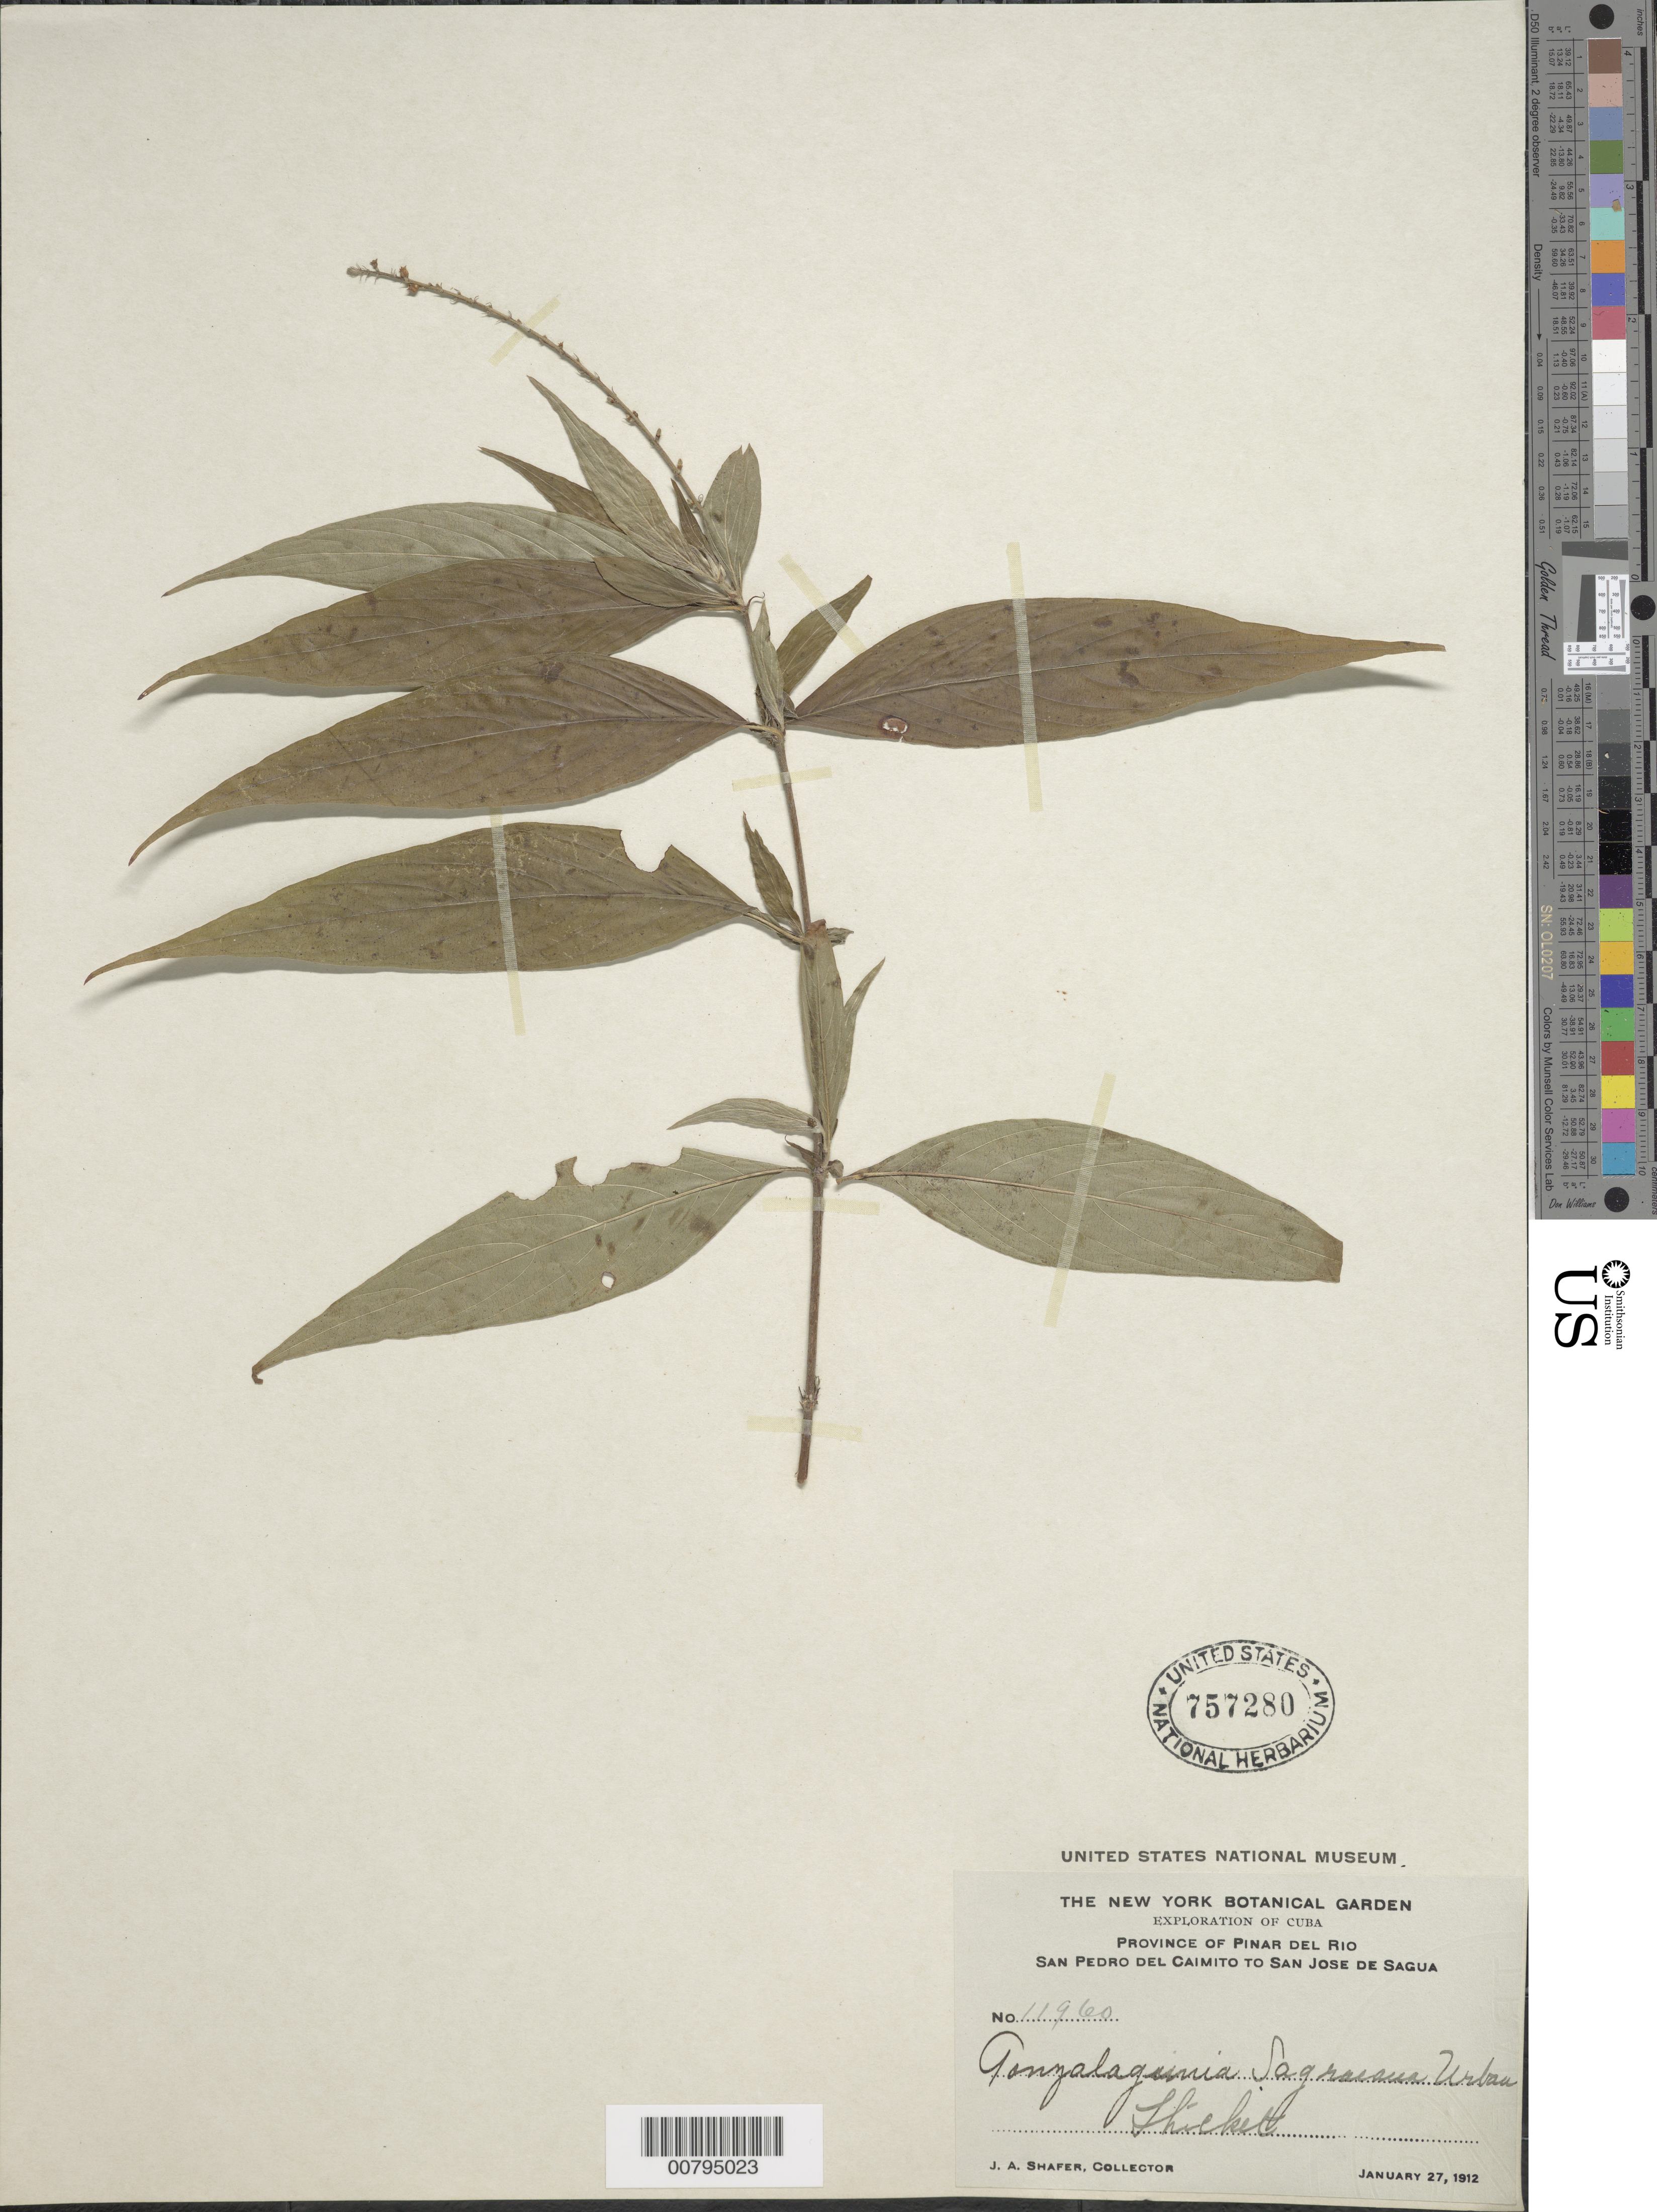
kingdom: Plantae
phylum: Tracheophyta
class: Magnoliopsida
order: Gentianales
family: Rubiaceae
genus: Gonzalagunia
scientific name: Gonzalagunia sagraeana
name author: Urb.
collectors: J. A. Shafer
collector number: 11960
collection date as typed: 27 Jan 1912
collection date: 1912-01-27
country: Cuba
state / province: Pinar del Río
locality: San Pedro del Caimito to San Jose de Sagua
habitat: Thicket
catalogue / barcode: US 757280